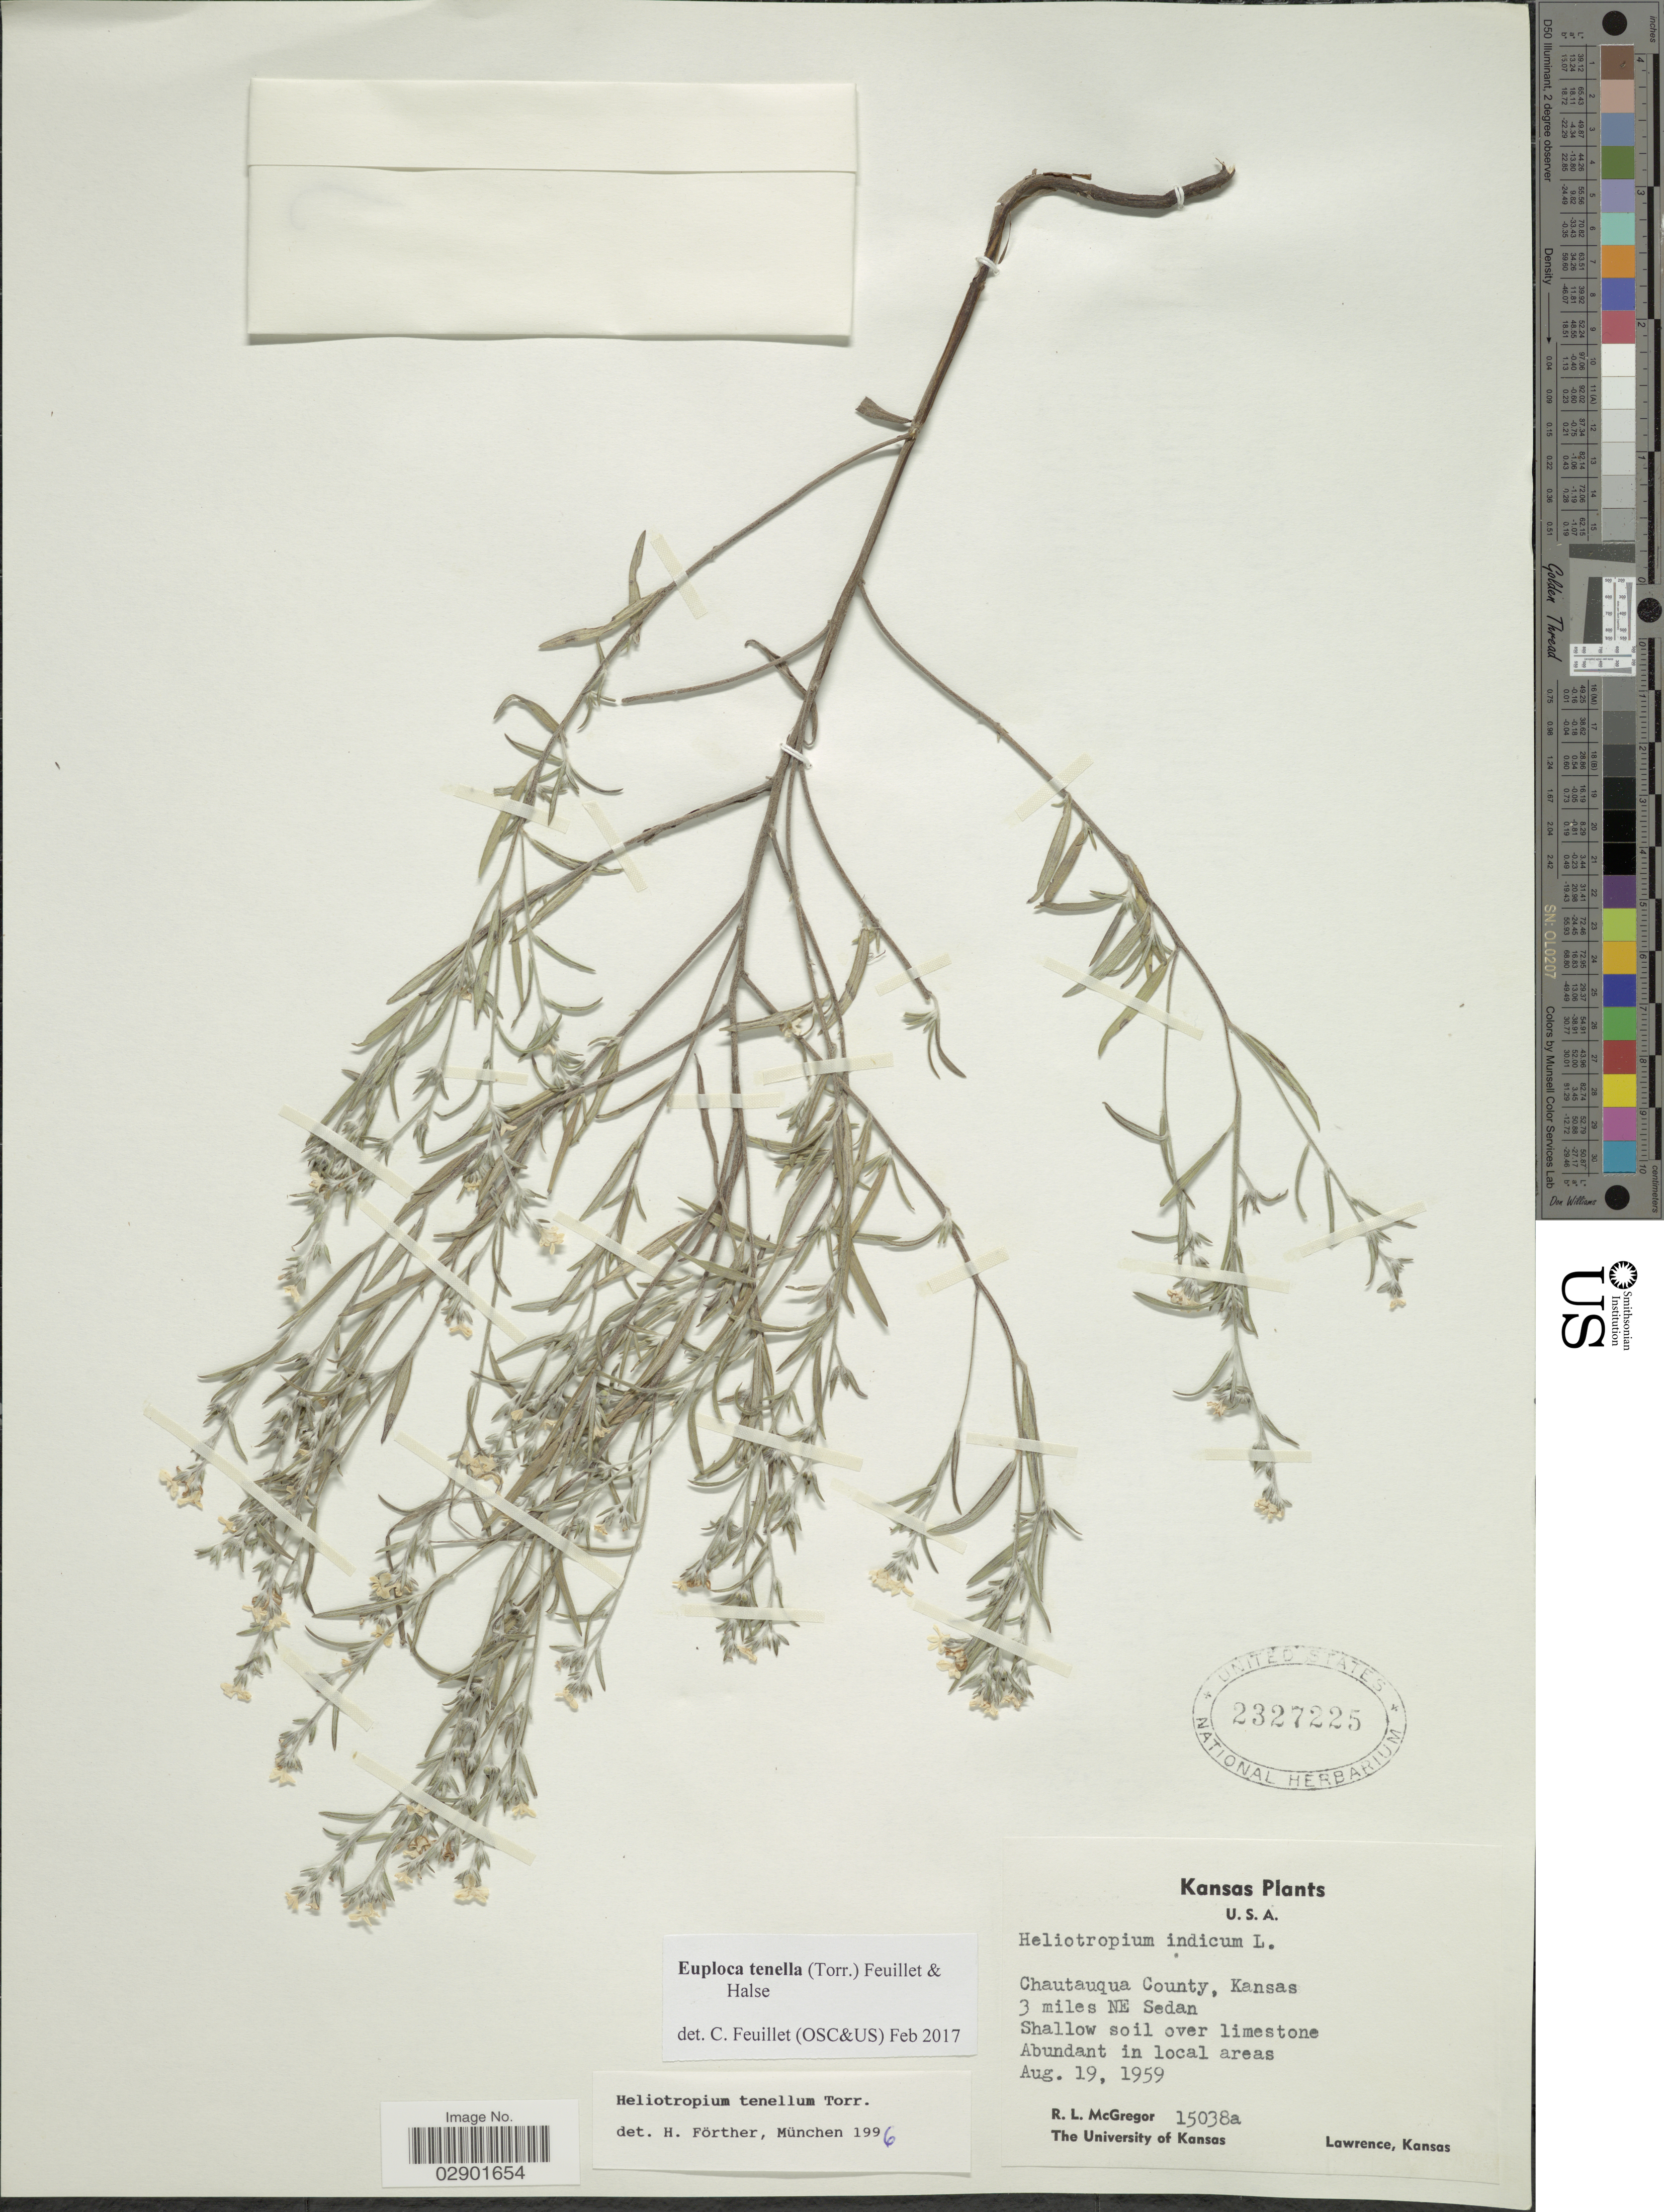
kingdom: Plantae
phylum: Tracheophyta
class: Magnoliopsida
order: Boraginales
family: Heliotropiaceae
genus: Euploca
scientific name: Euploca polyphylla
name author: (Lehm.) J.I.M. Melo & Semir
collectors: R. McGregor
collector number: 15038a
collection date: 1959-08-19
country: United States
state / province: Kansas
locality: Chautauqua County, Kansas 3 miles NE Sedan.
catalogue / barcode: US 2327225